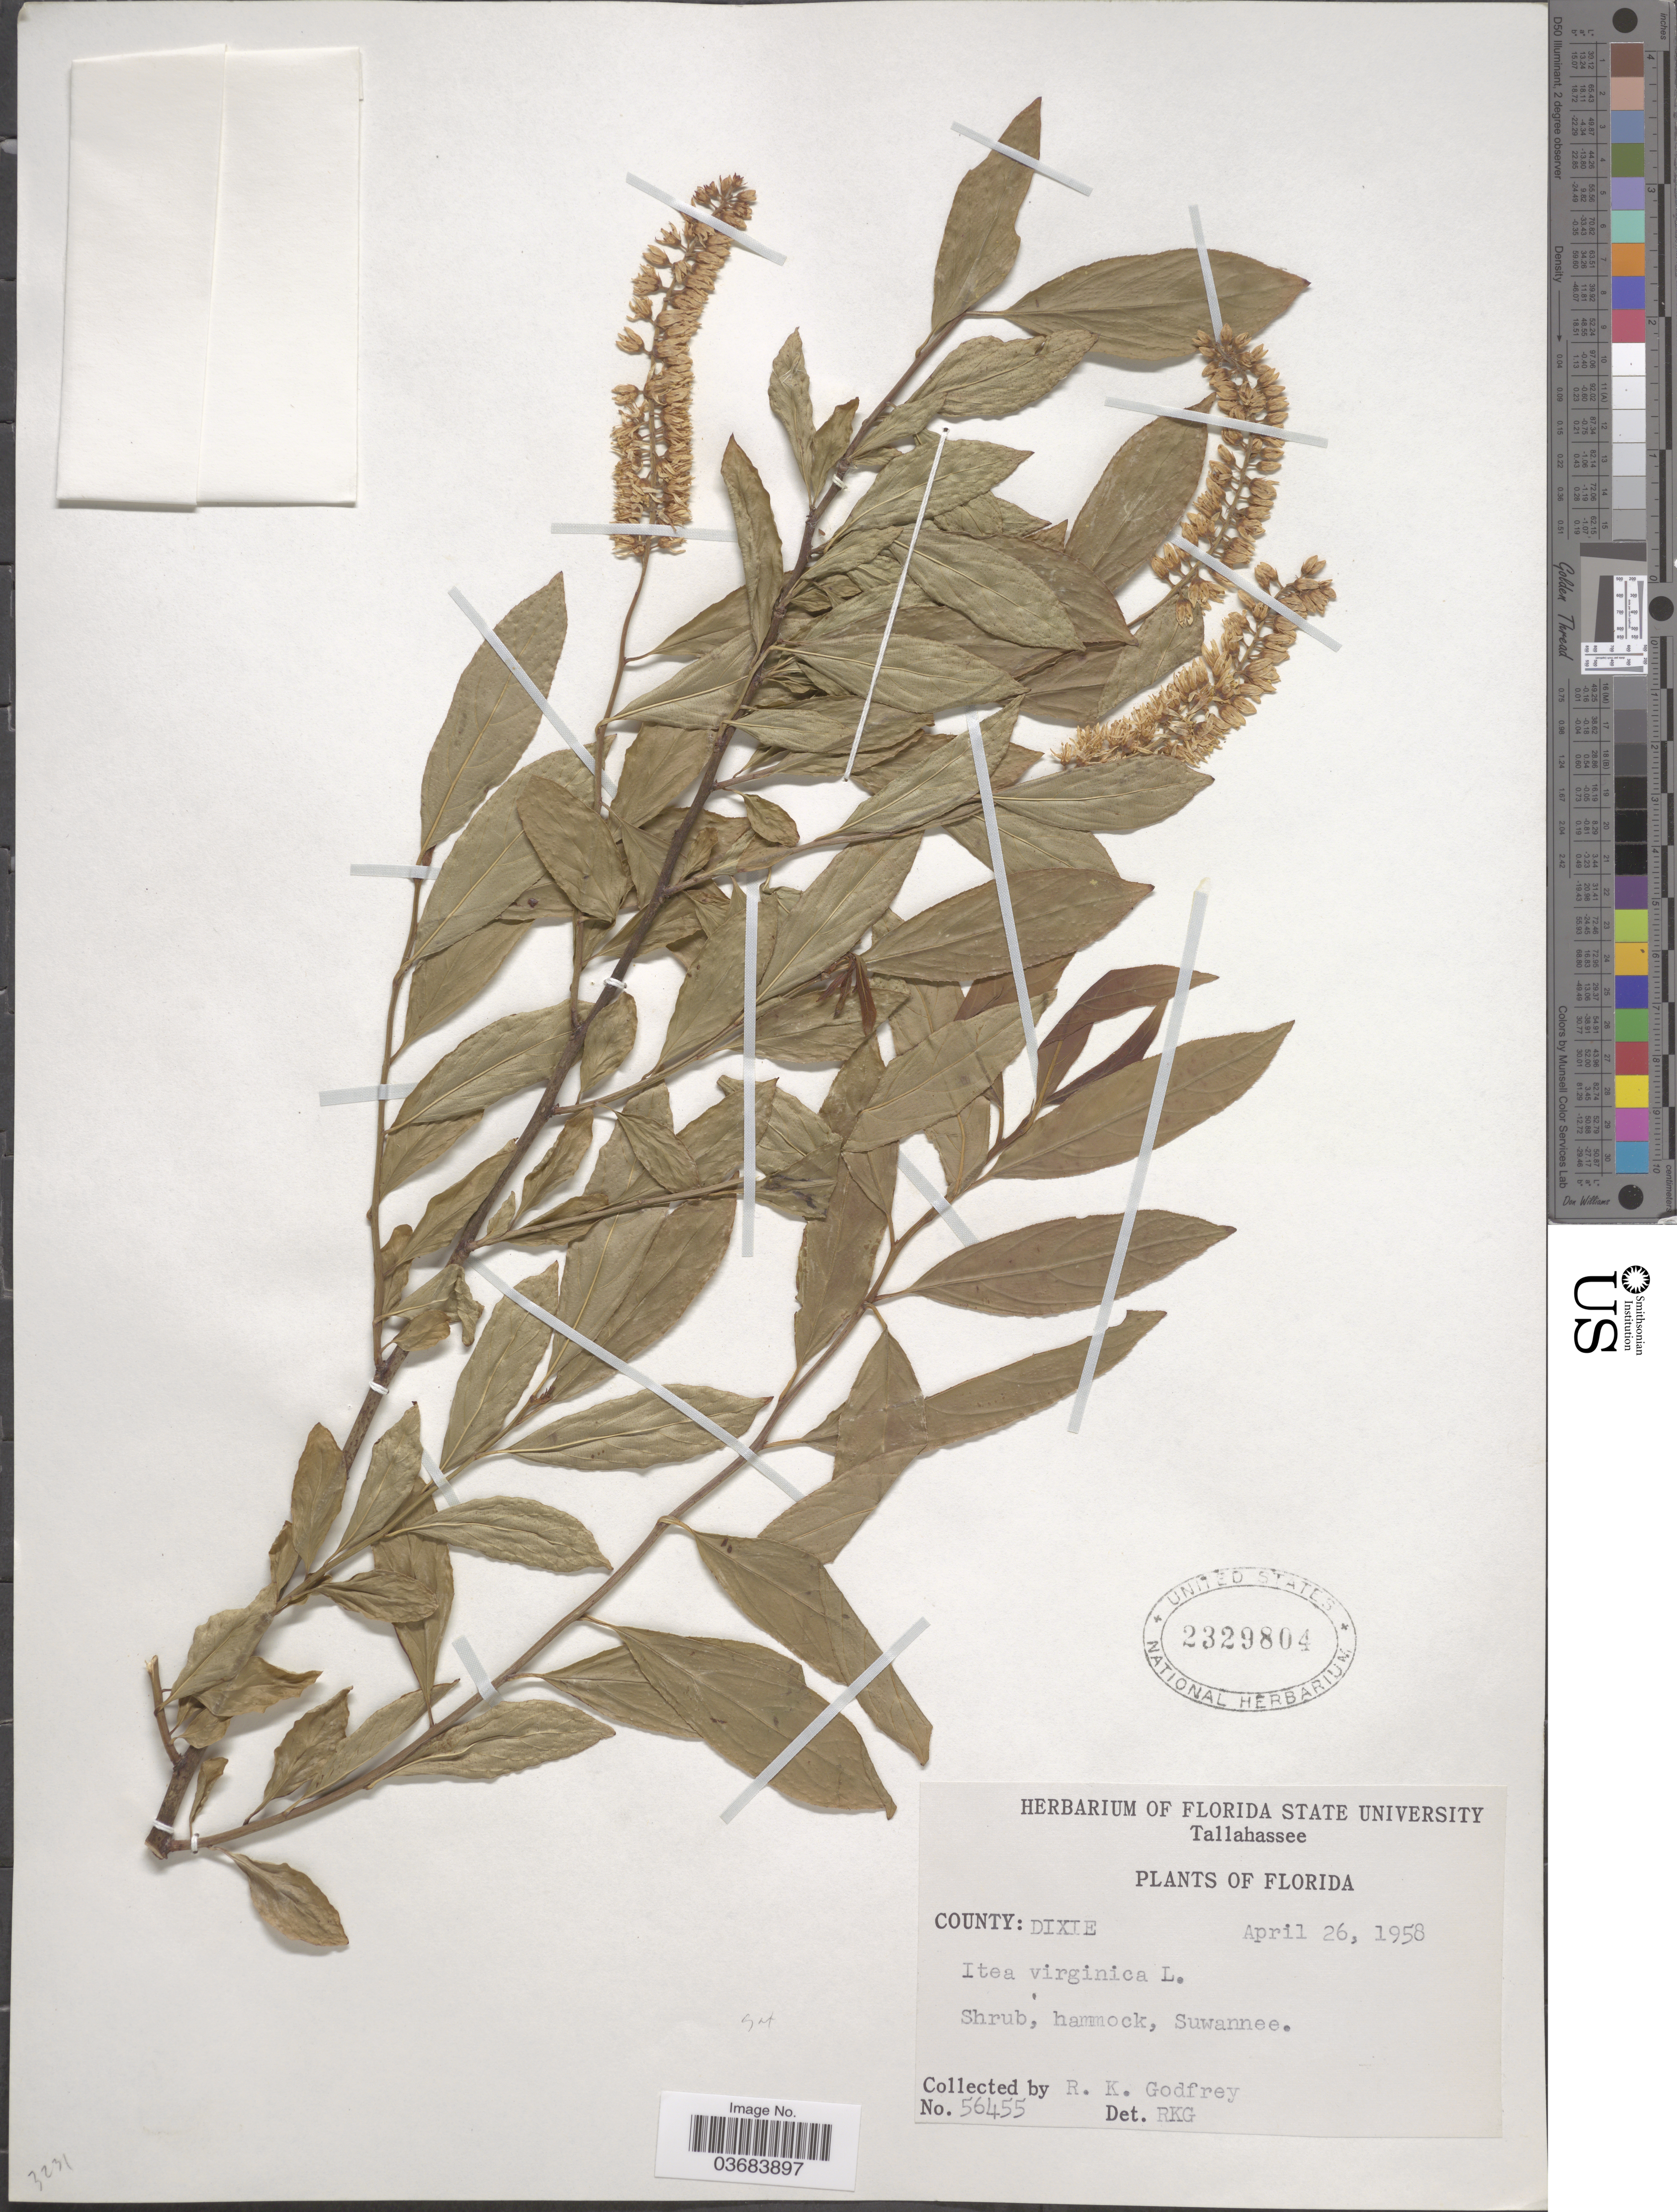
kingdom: Plantae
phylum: Tracheophyta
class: Magnoliopsida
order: Saxifragales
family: Iteaceae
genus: Itea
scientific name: Itea virginica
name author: L.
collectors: R. K. Godfrey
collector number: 56455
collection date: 1958-04-26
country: United States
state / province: Florida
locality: County: Dixie.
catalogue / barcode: US 2329804